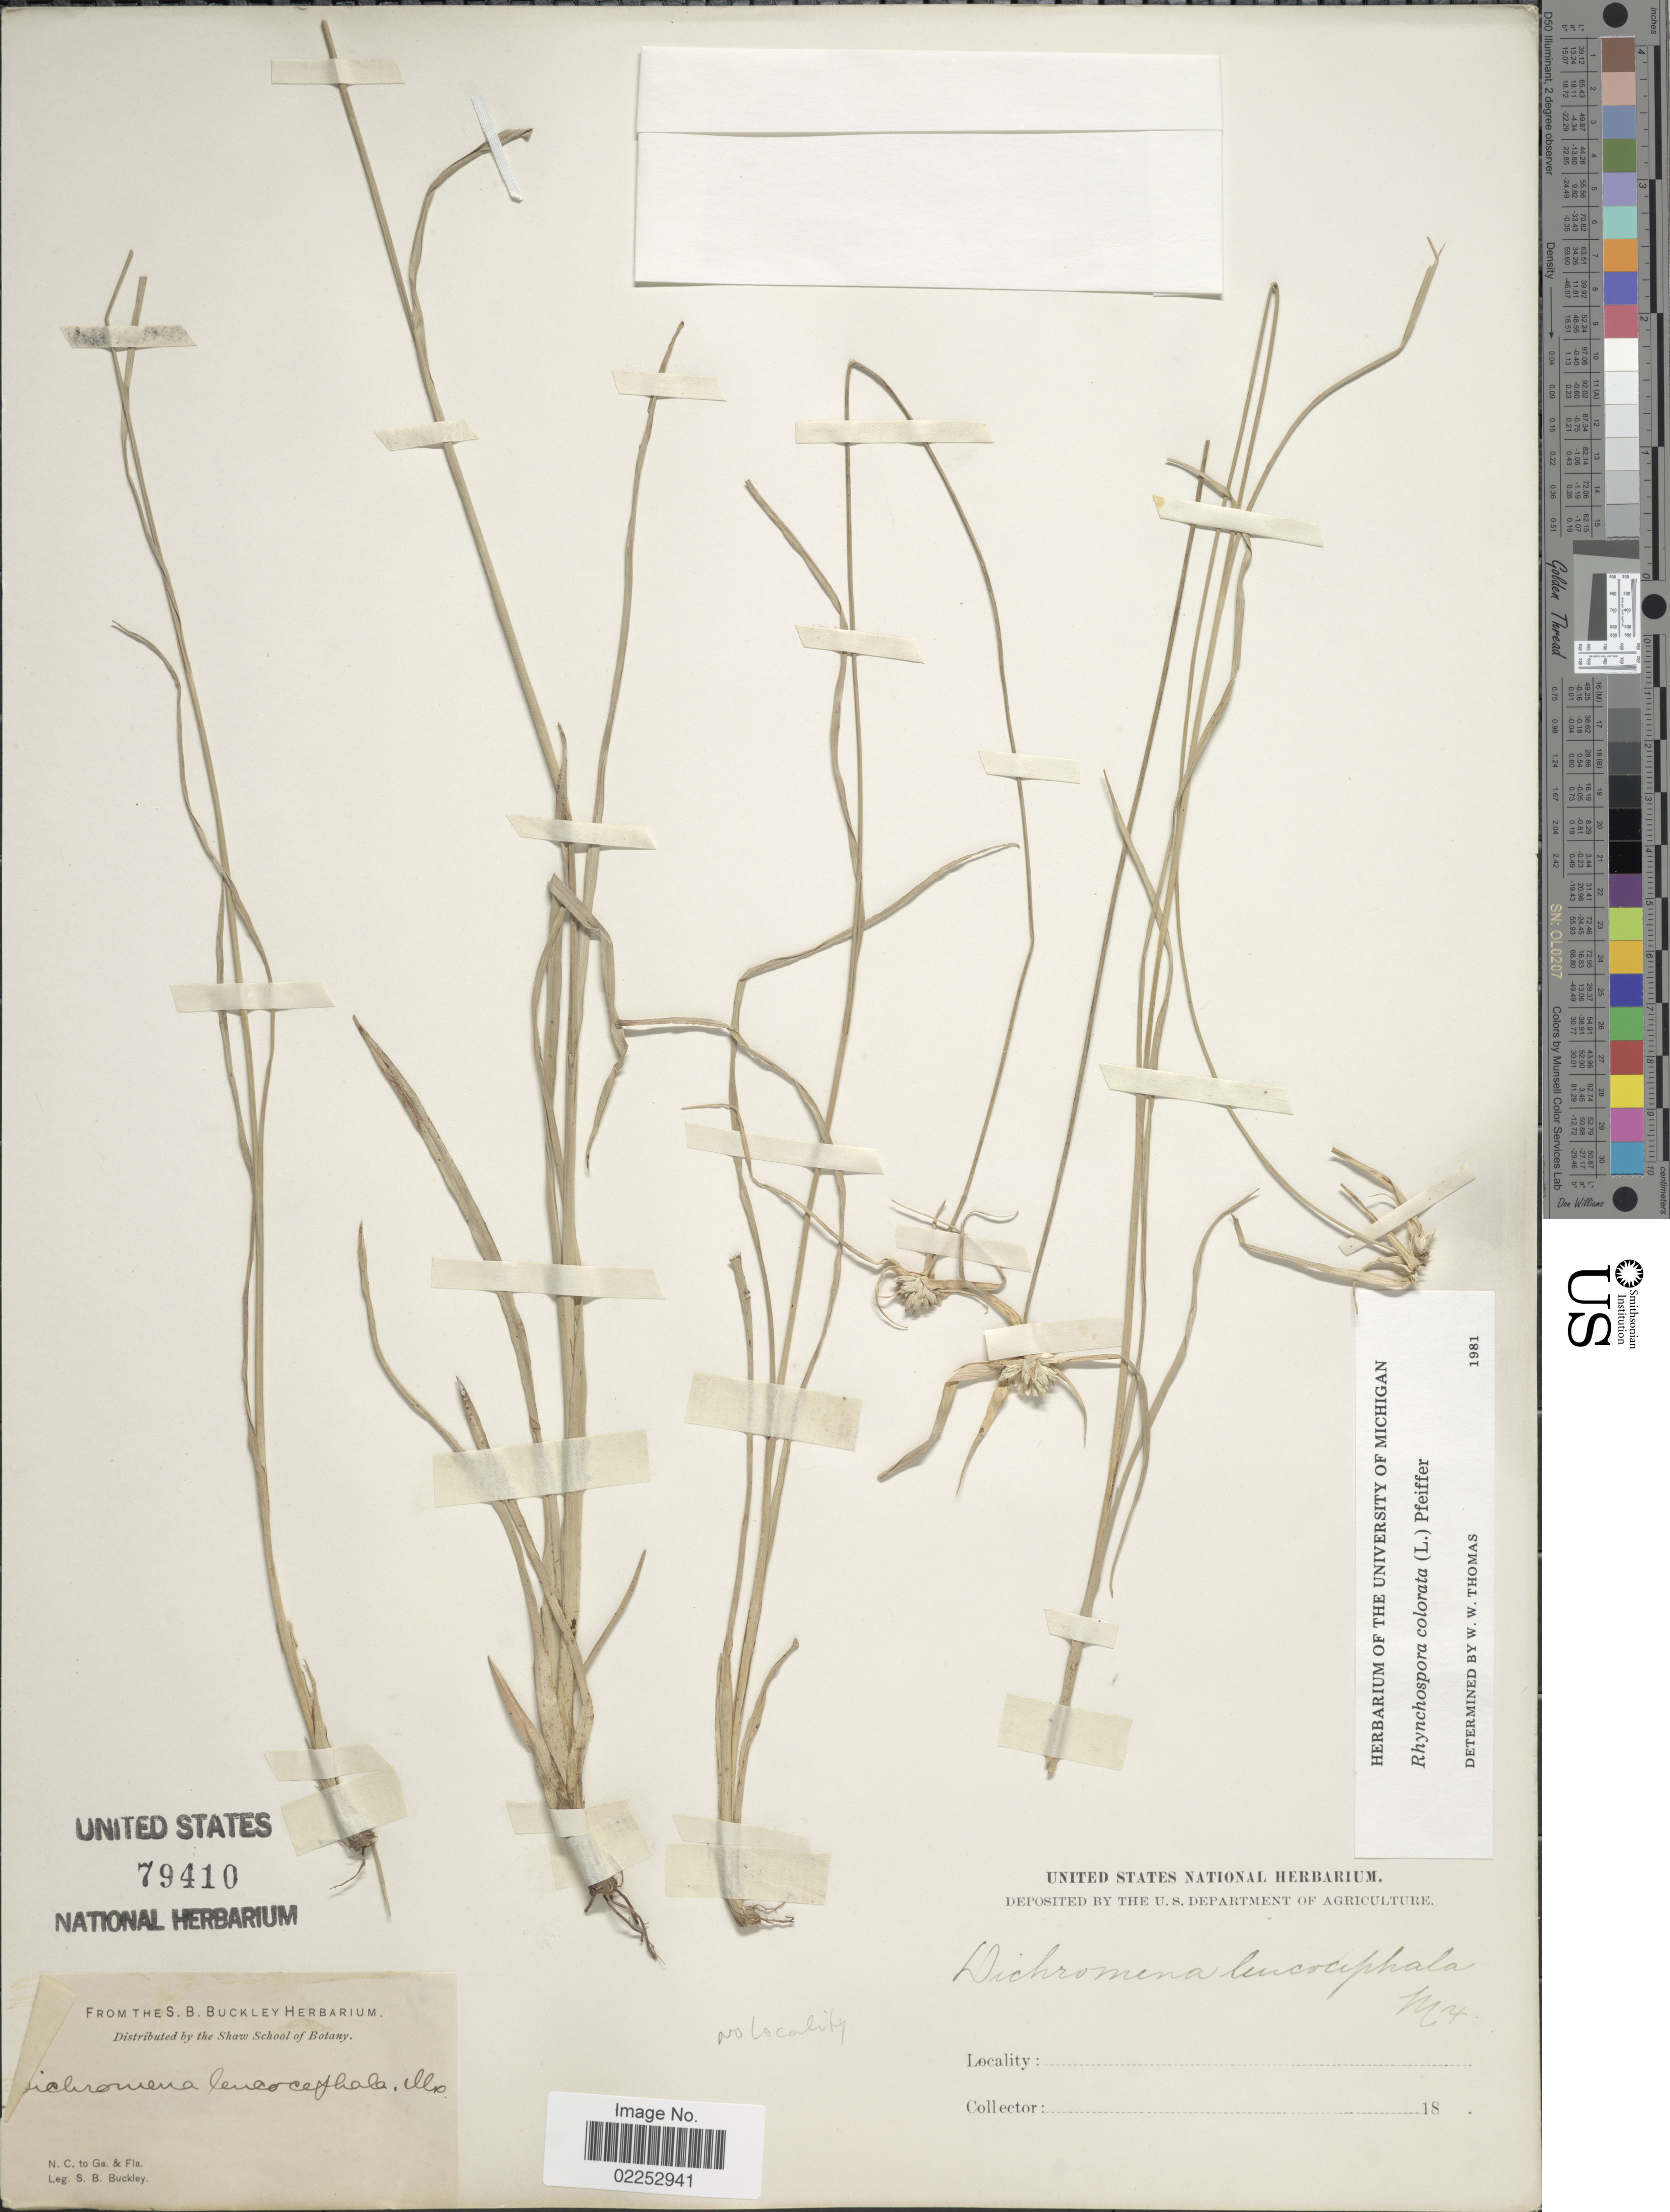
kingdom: Plantae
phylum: Tracheophyta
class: Liliopsida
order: Poales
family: Cyperaceae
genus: Rhynchospora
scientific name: Rhynchospora colorata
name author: (L.) H. Pfeiff.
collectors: S. B. Buckley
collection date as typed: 18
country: United States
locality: N. C. to Ga. & Fla.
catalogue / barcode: US 79410